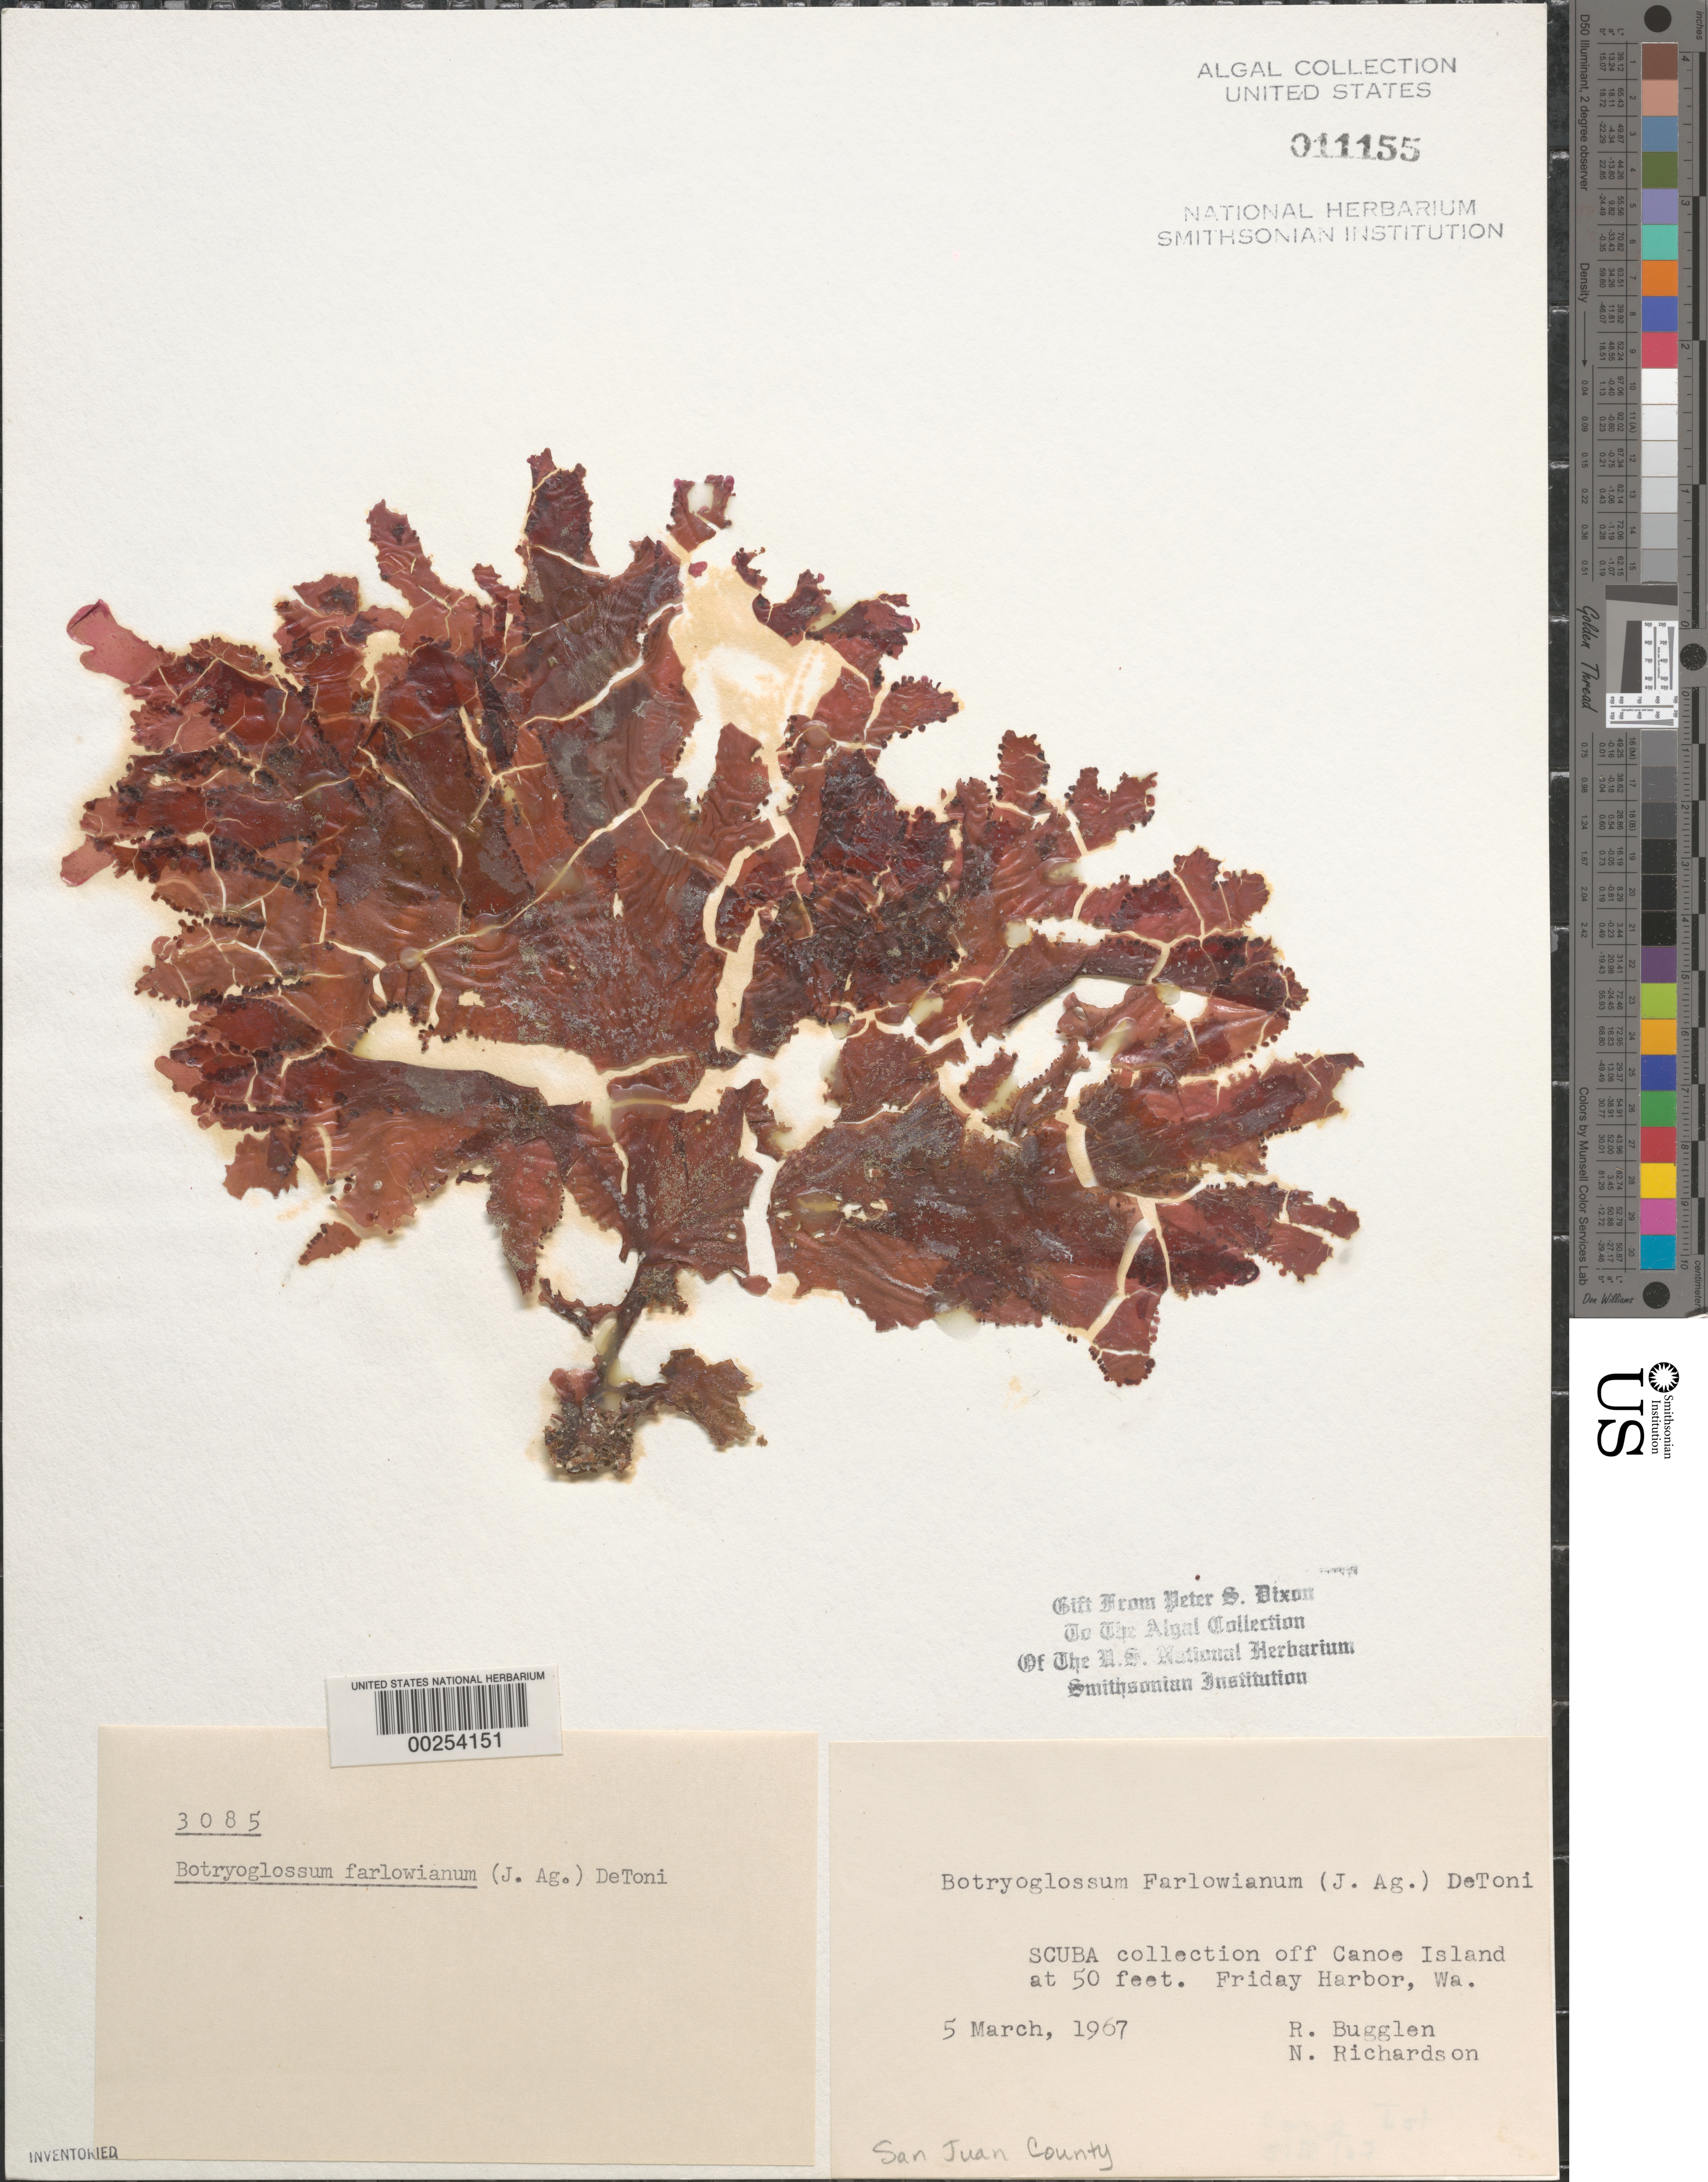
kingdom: Plantae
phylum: Rhodophyta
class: Florideophyceae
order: Ceramiales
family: Delesseriaceae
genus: Botryoglossum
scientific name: Botryoglossum farlowianum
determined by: Dixon, P. S.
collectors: R. Buggeln & N. Richardson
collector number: PSD 3085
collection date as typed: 05 Mar 1967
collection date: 1967-03-05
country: United States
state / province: Washington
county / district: San Juan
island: San Juan Island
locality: Friday Harbor, off Canoe Island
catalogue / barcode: US 11155